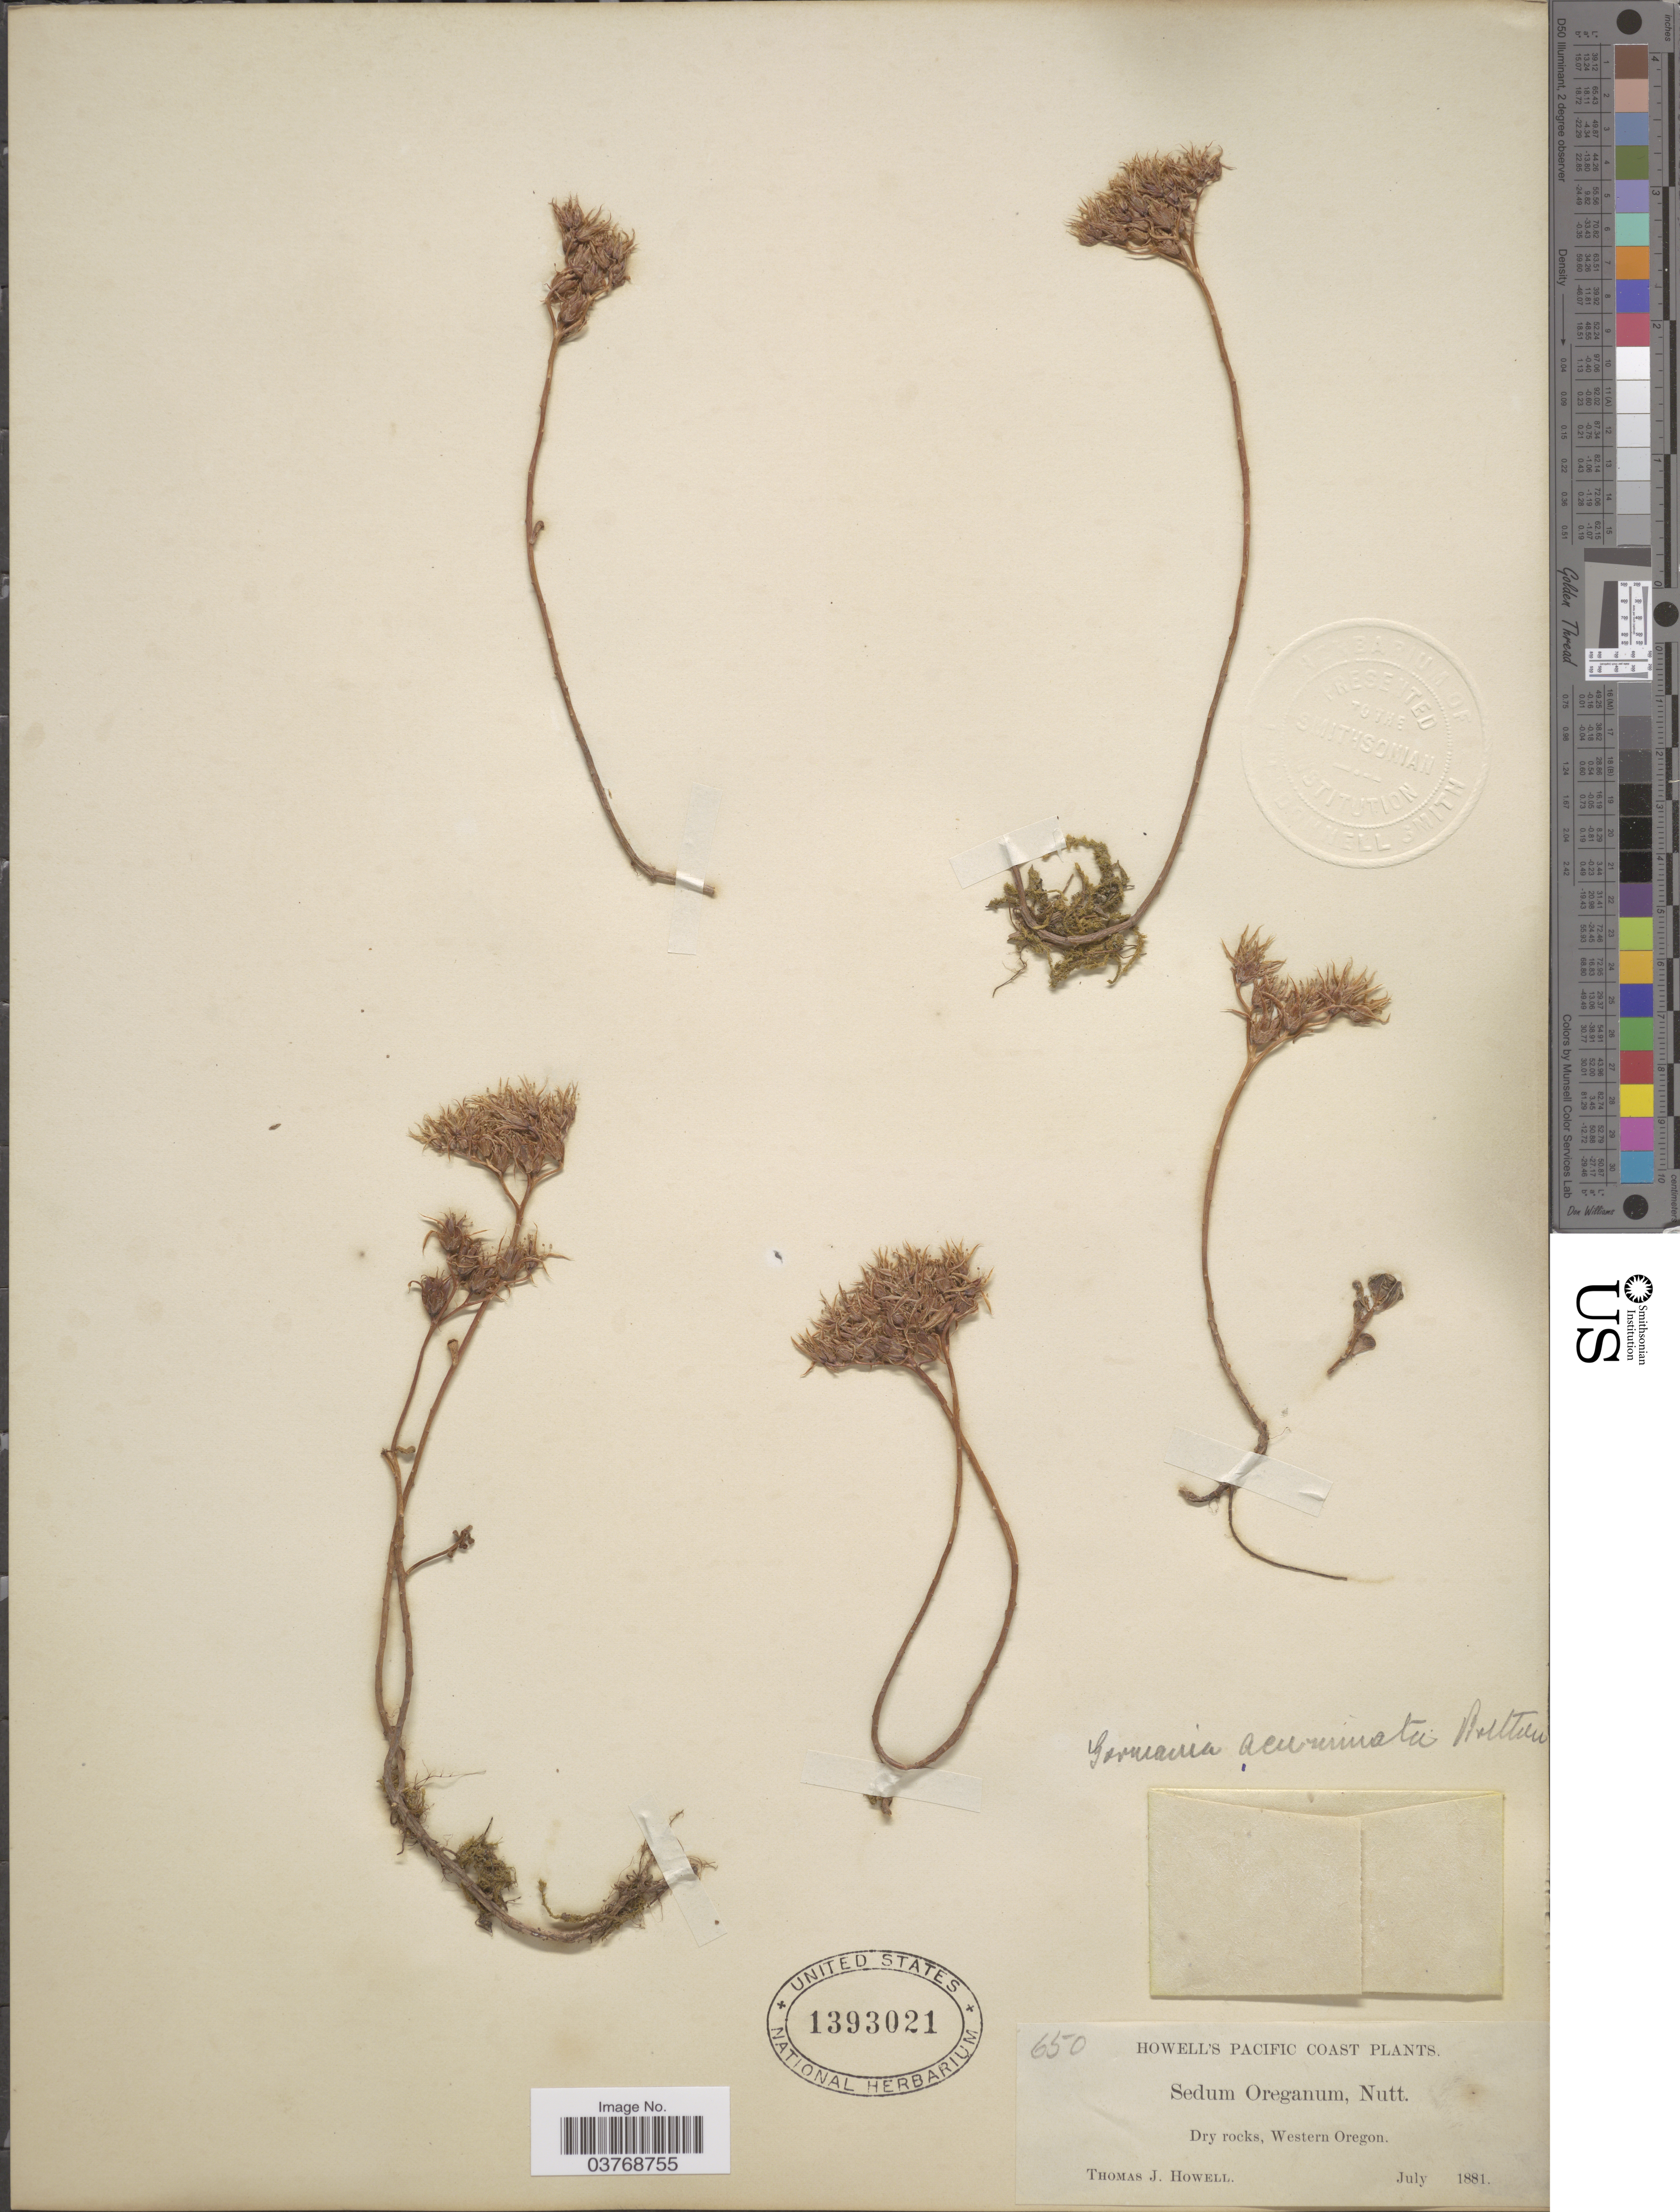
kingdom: Plantae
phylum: Tracheophyta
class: Magnoliopsida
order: Saxifragales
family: Crassulaceae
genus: Sedum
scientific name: Sedum oreganum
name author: Nutt.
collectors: T. J. Howell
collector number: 650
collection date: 1881-07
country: United States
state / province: Oregon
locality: Pacific Coast. Western Oregon.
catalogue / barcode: US 1393021